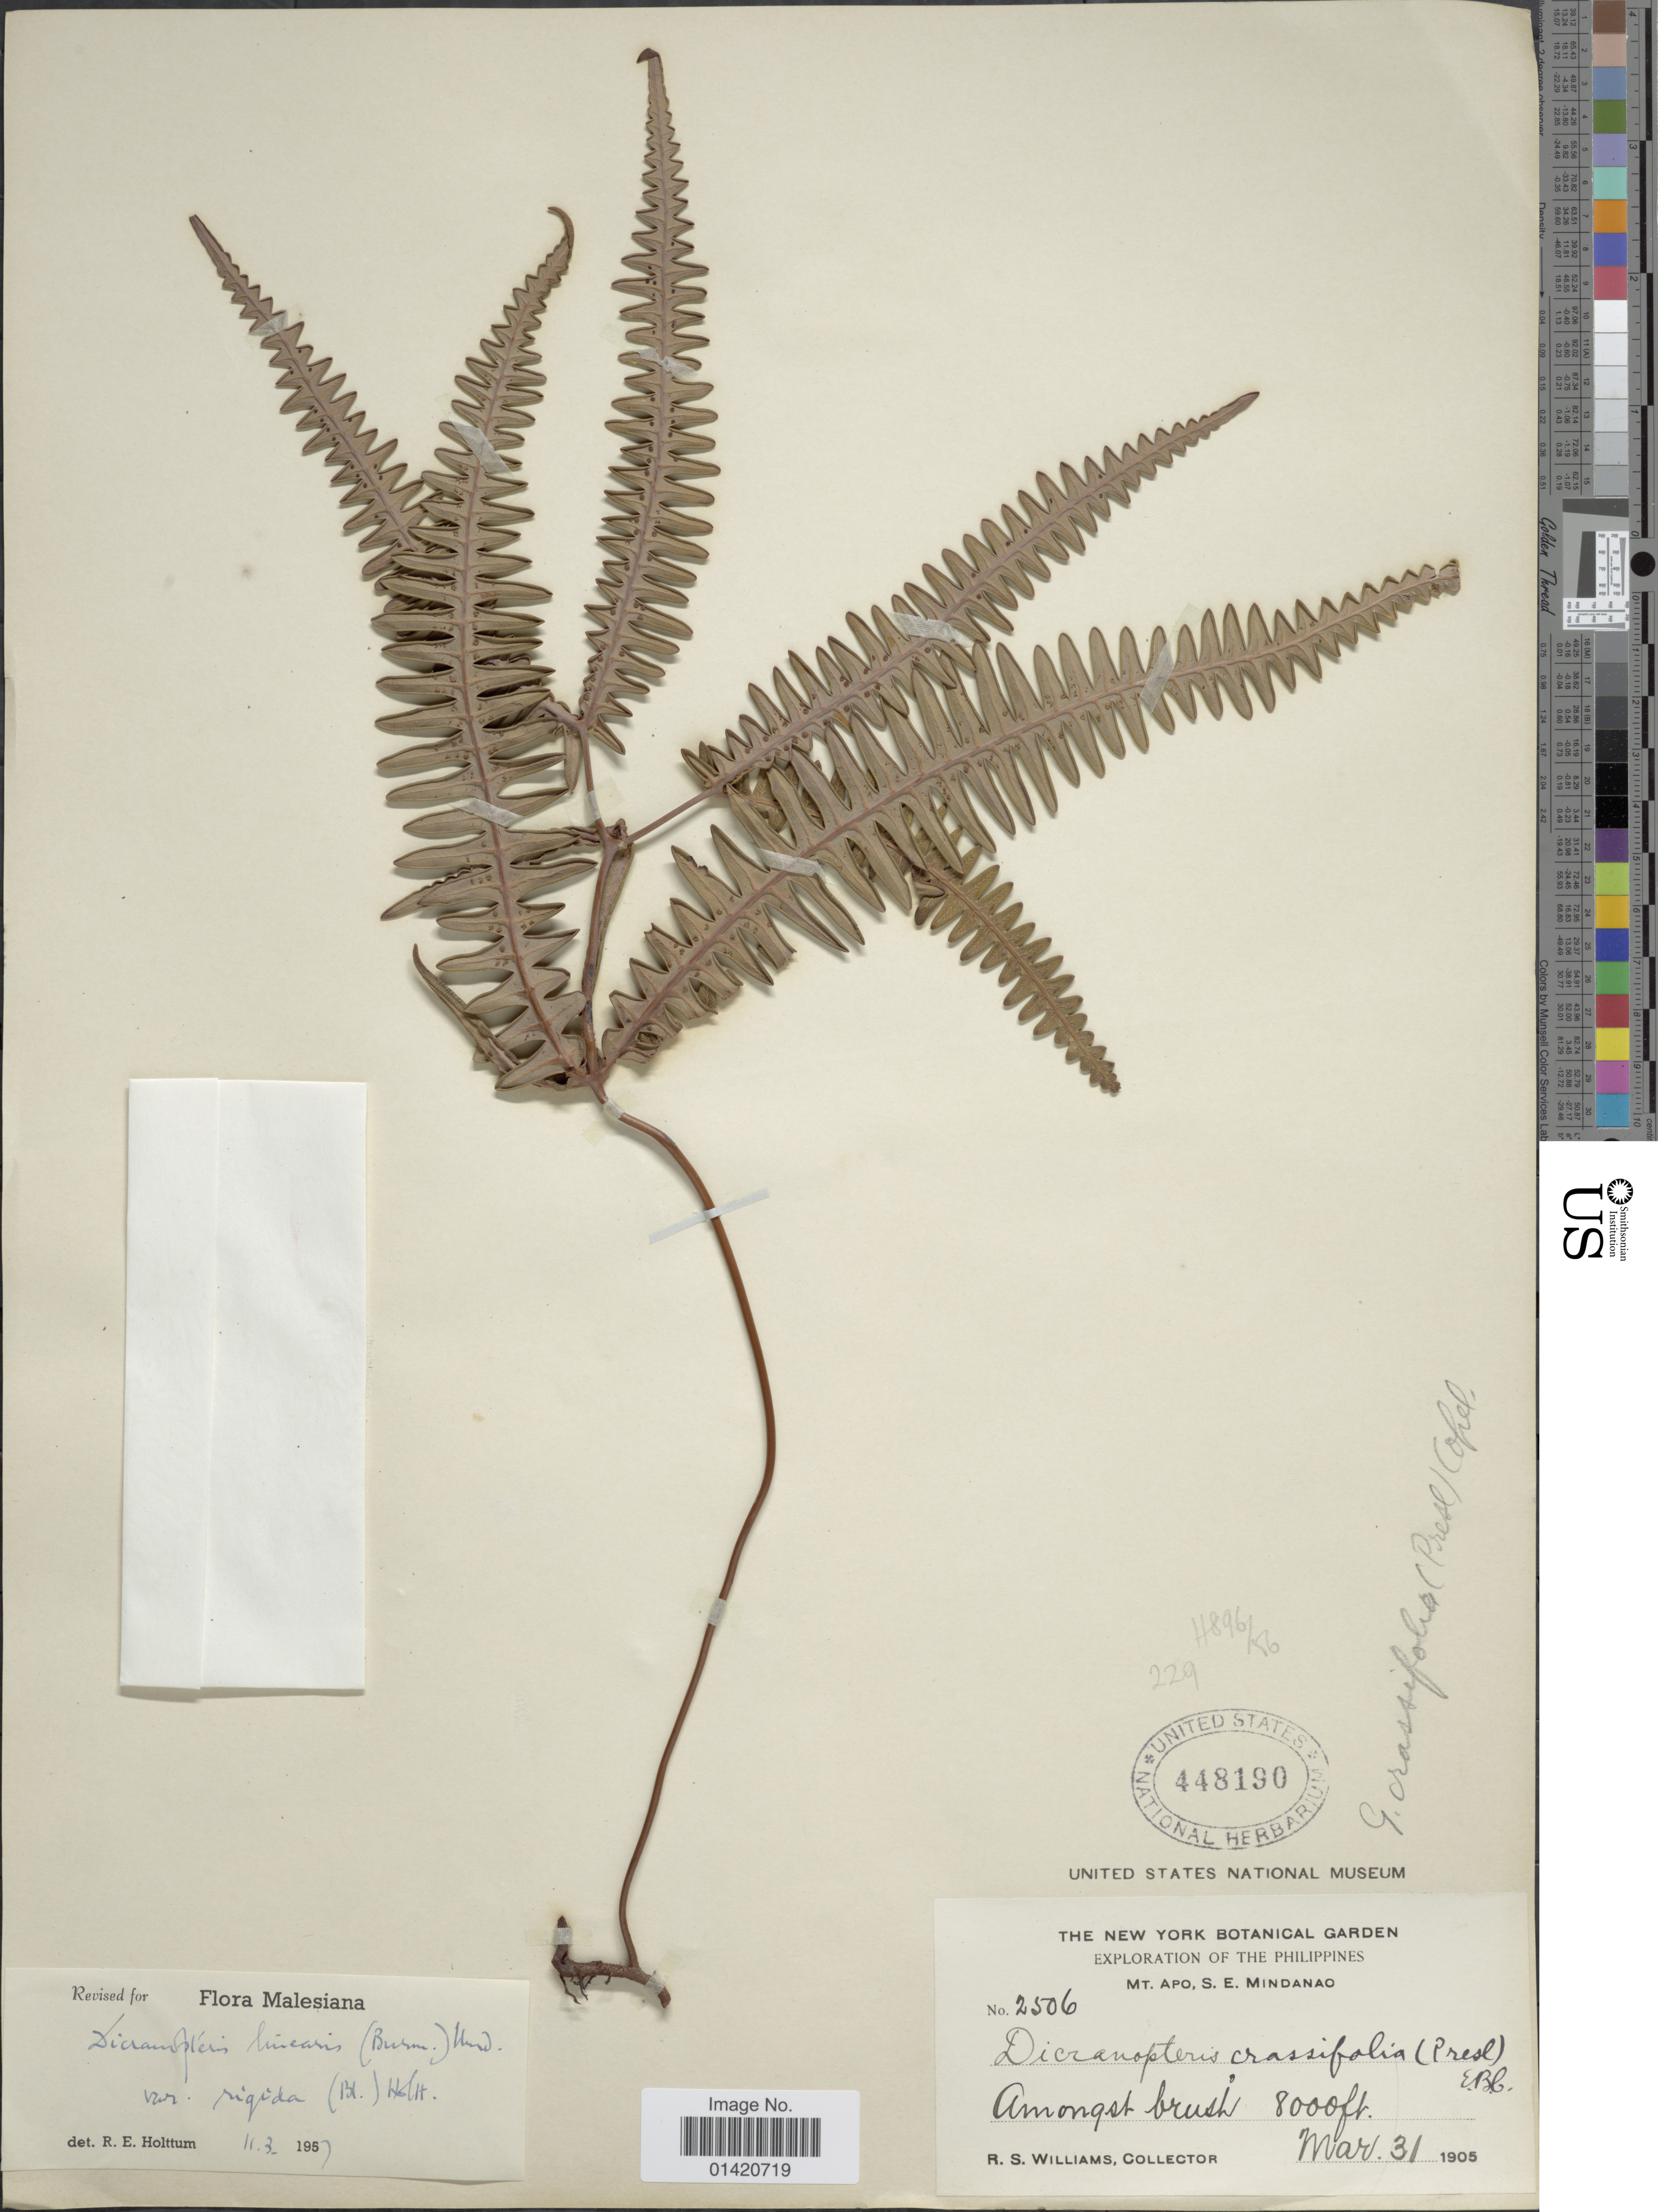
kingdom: Plantae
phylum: Tracheophyta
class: Polypodiopsida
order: Gleicheniales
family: Gleicheniaceae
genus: Dicranopteris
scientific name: Dicranopteris linearis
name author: (Burm. f.) Underw.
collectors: R. S. Williams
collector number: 2506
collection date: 1905-03-31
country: Philippines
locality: Mt Apo, S.E. Mindanao, Amongst brush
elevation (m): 2438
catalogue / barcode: US 448190